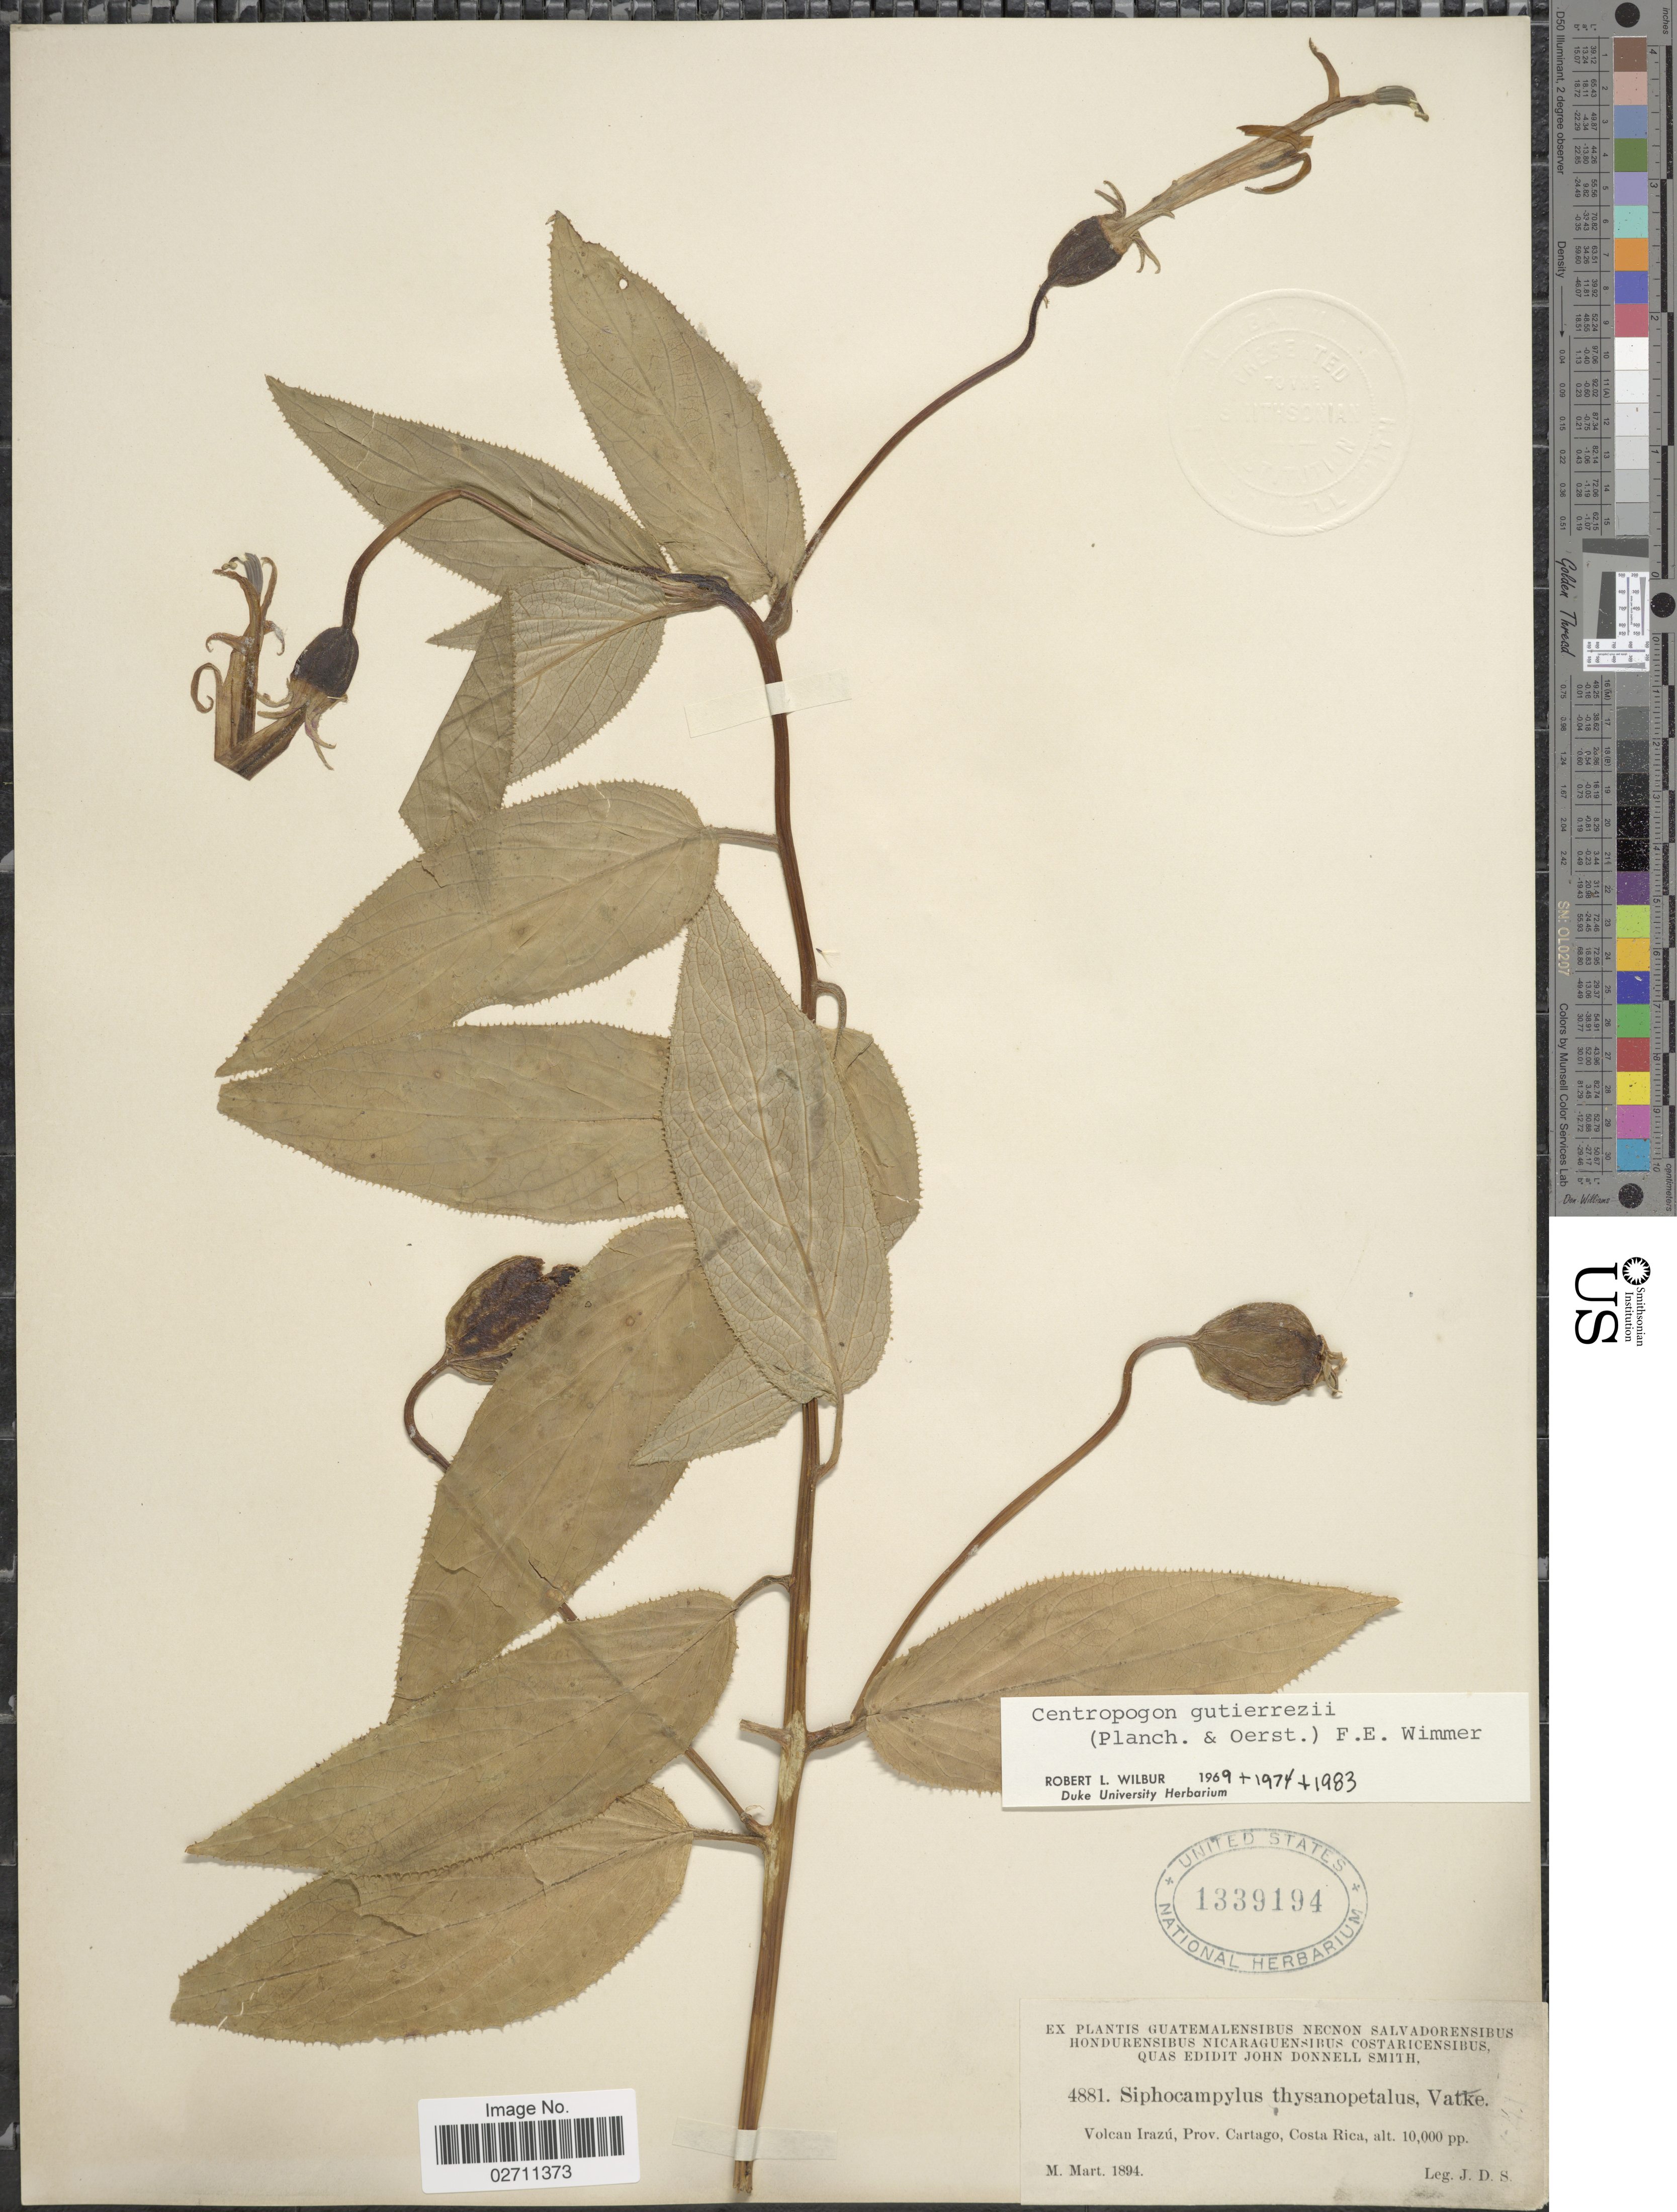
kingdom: Plantae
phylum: Tracheophyta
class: Magnoliopsida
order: Asterales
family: Campanulaceae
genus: Centropogon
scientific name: Centropogon gutierrezii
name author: (Planch. & Oerst.) E. Wimm.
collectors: J. Donnell Smith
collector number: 4881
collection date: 1894-03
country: Costa Rica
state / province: Cartago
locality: Volcan Irazu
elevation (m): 3048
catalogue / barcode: US 1339194